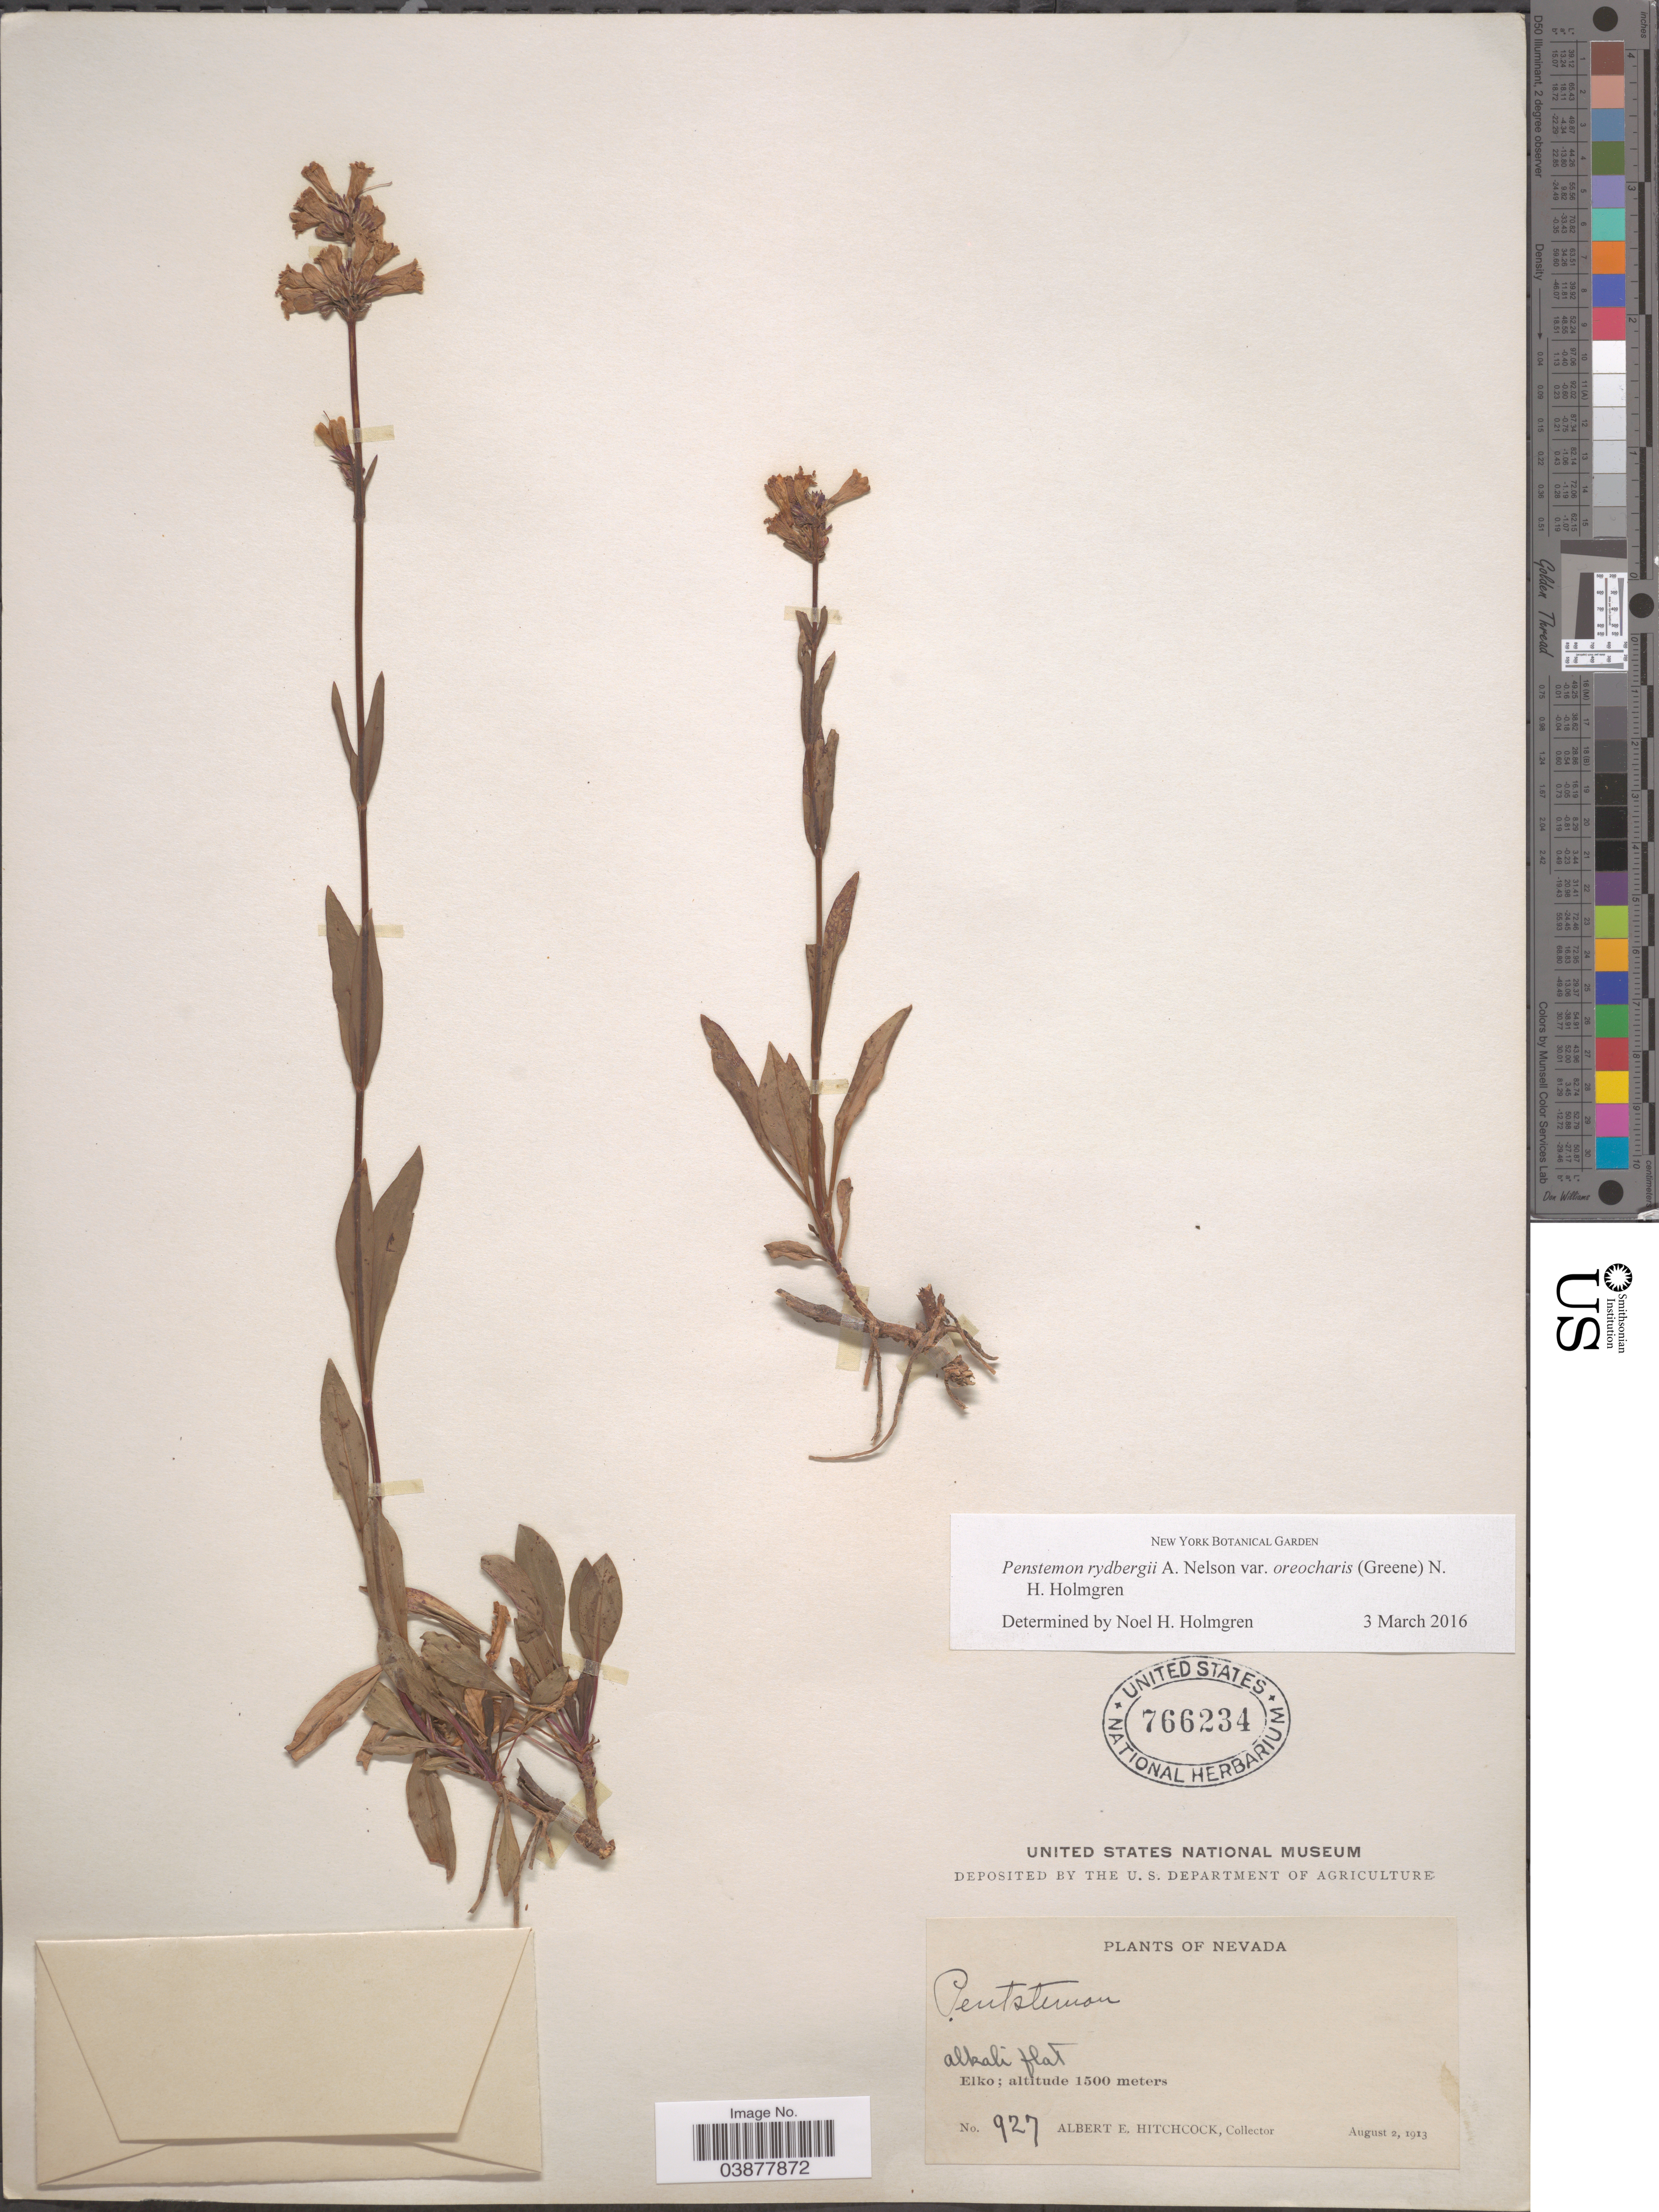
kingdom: Plantae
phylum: Tracheophyta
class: Magnoliopsida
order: Lamiales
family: Plantaginaceae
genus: Penstemon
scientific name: Penstemon rydbergii var. oreocharis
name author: (Greene) N.H. Holmgren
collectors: A. Hitchcock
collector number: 927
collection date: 1913-08-02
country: United States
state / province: Nevada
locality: Elko.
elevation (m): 1500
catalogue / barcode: US 766234